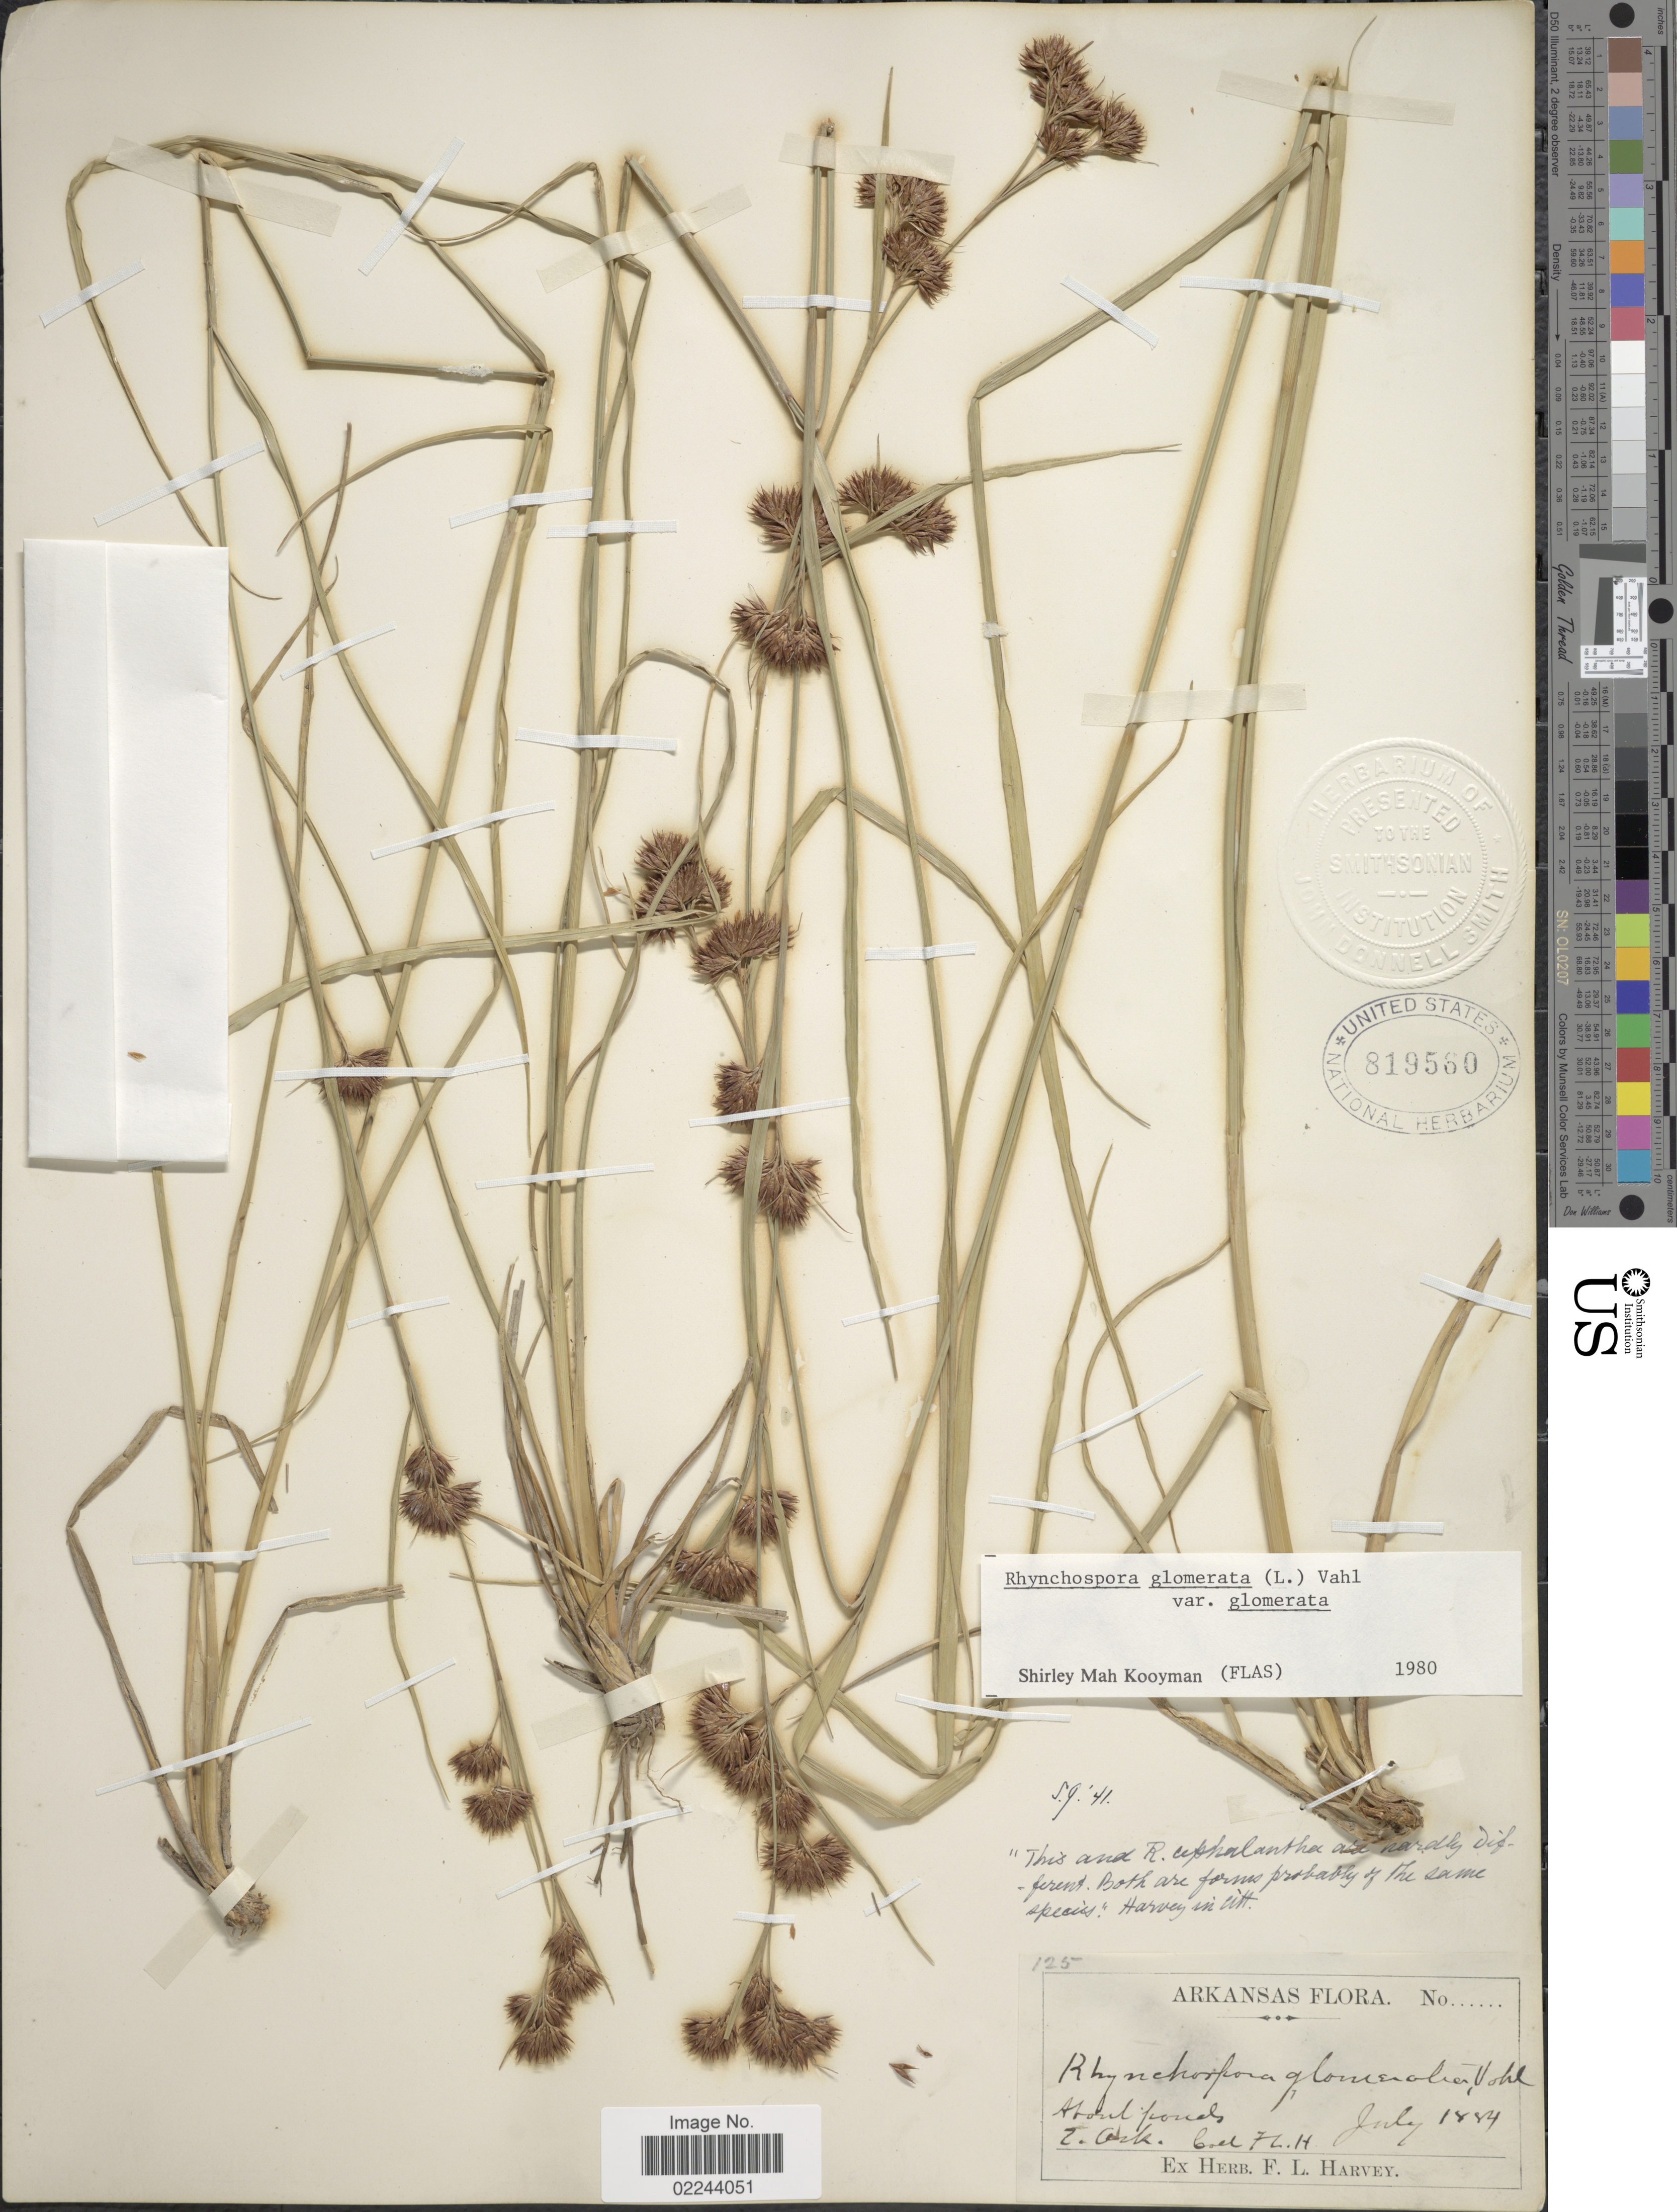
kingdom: Plantae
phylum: Tracheophyta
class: Liliopsida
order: Poales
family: Cyperaceae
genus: Rhynchospora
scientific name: Rhynchospora glomerata var. glomerata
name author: (L.) Vahl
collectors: F. L. Harvey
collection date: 1884-07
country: United States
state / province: Arkansas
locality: E. Ark.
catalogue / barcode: US 819560